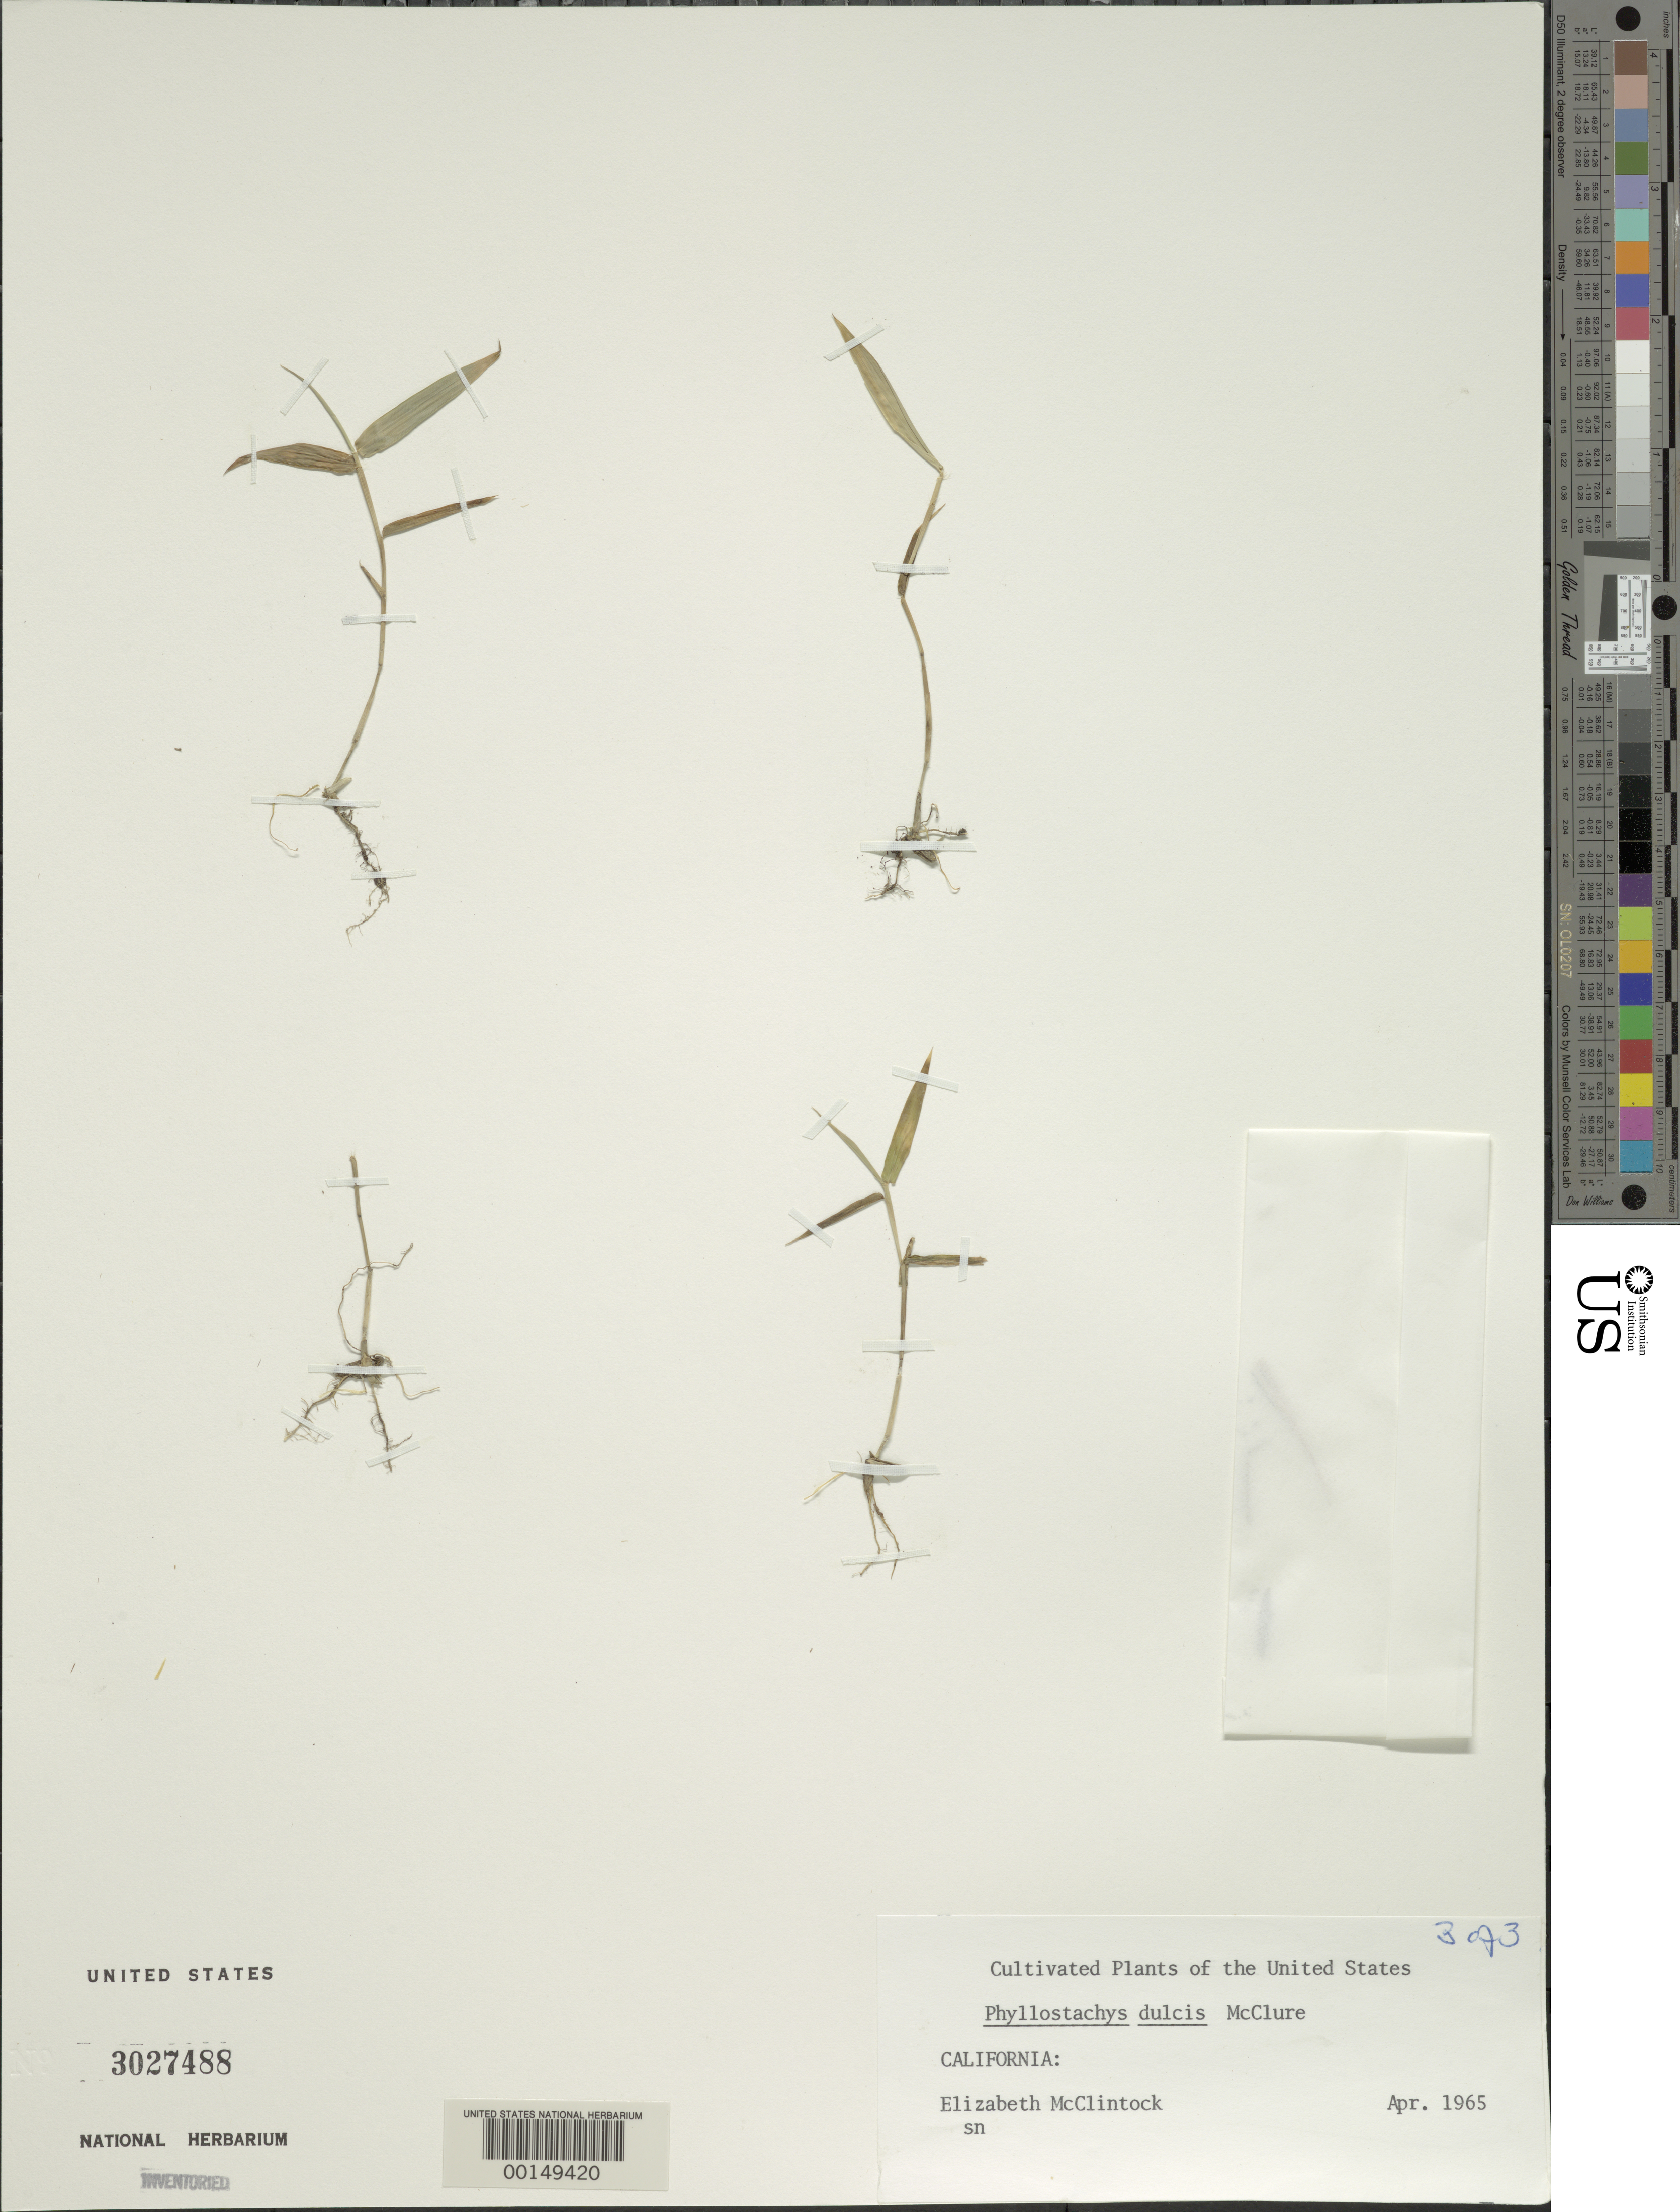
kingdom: Plantae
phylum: Tracheophyta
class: Liliopsida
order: Poales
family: Poaceae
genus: Phyllostachys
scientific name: Phyllostachys dulcis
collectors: E. McClintock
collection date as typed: Apr 1965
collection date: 1965-04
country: United States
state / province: California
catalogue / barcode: US 3027488